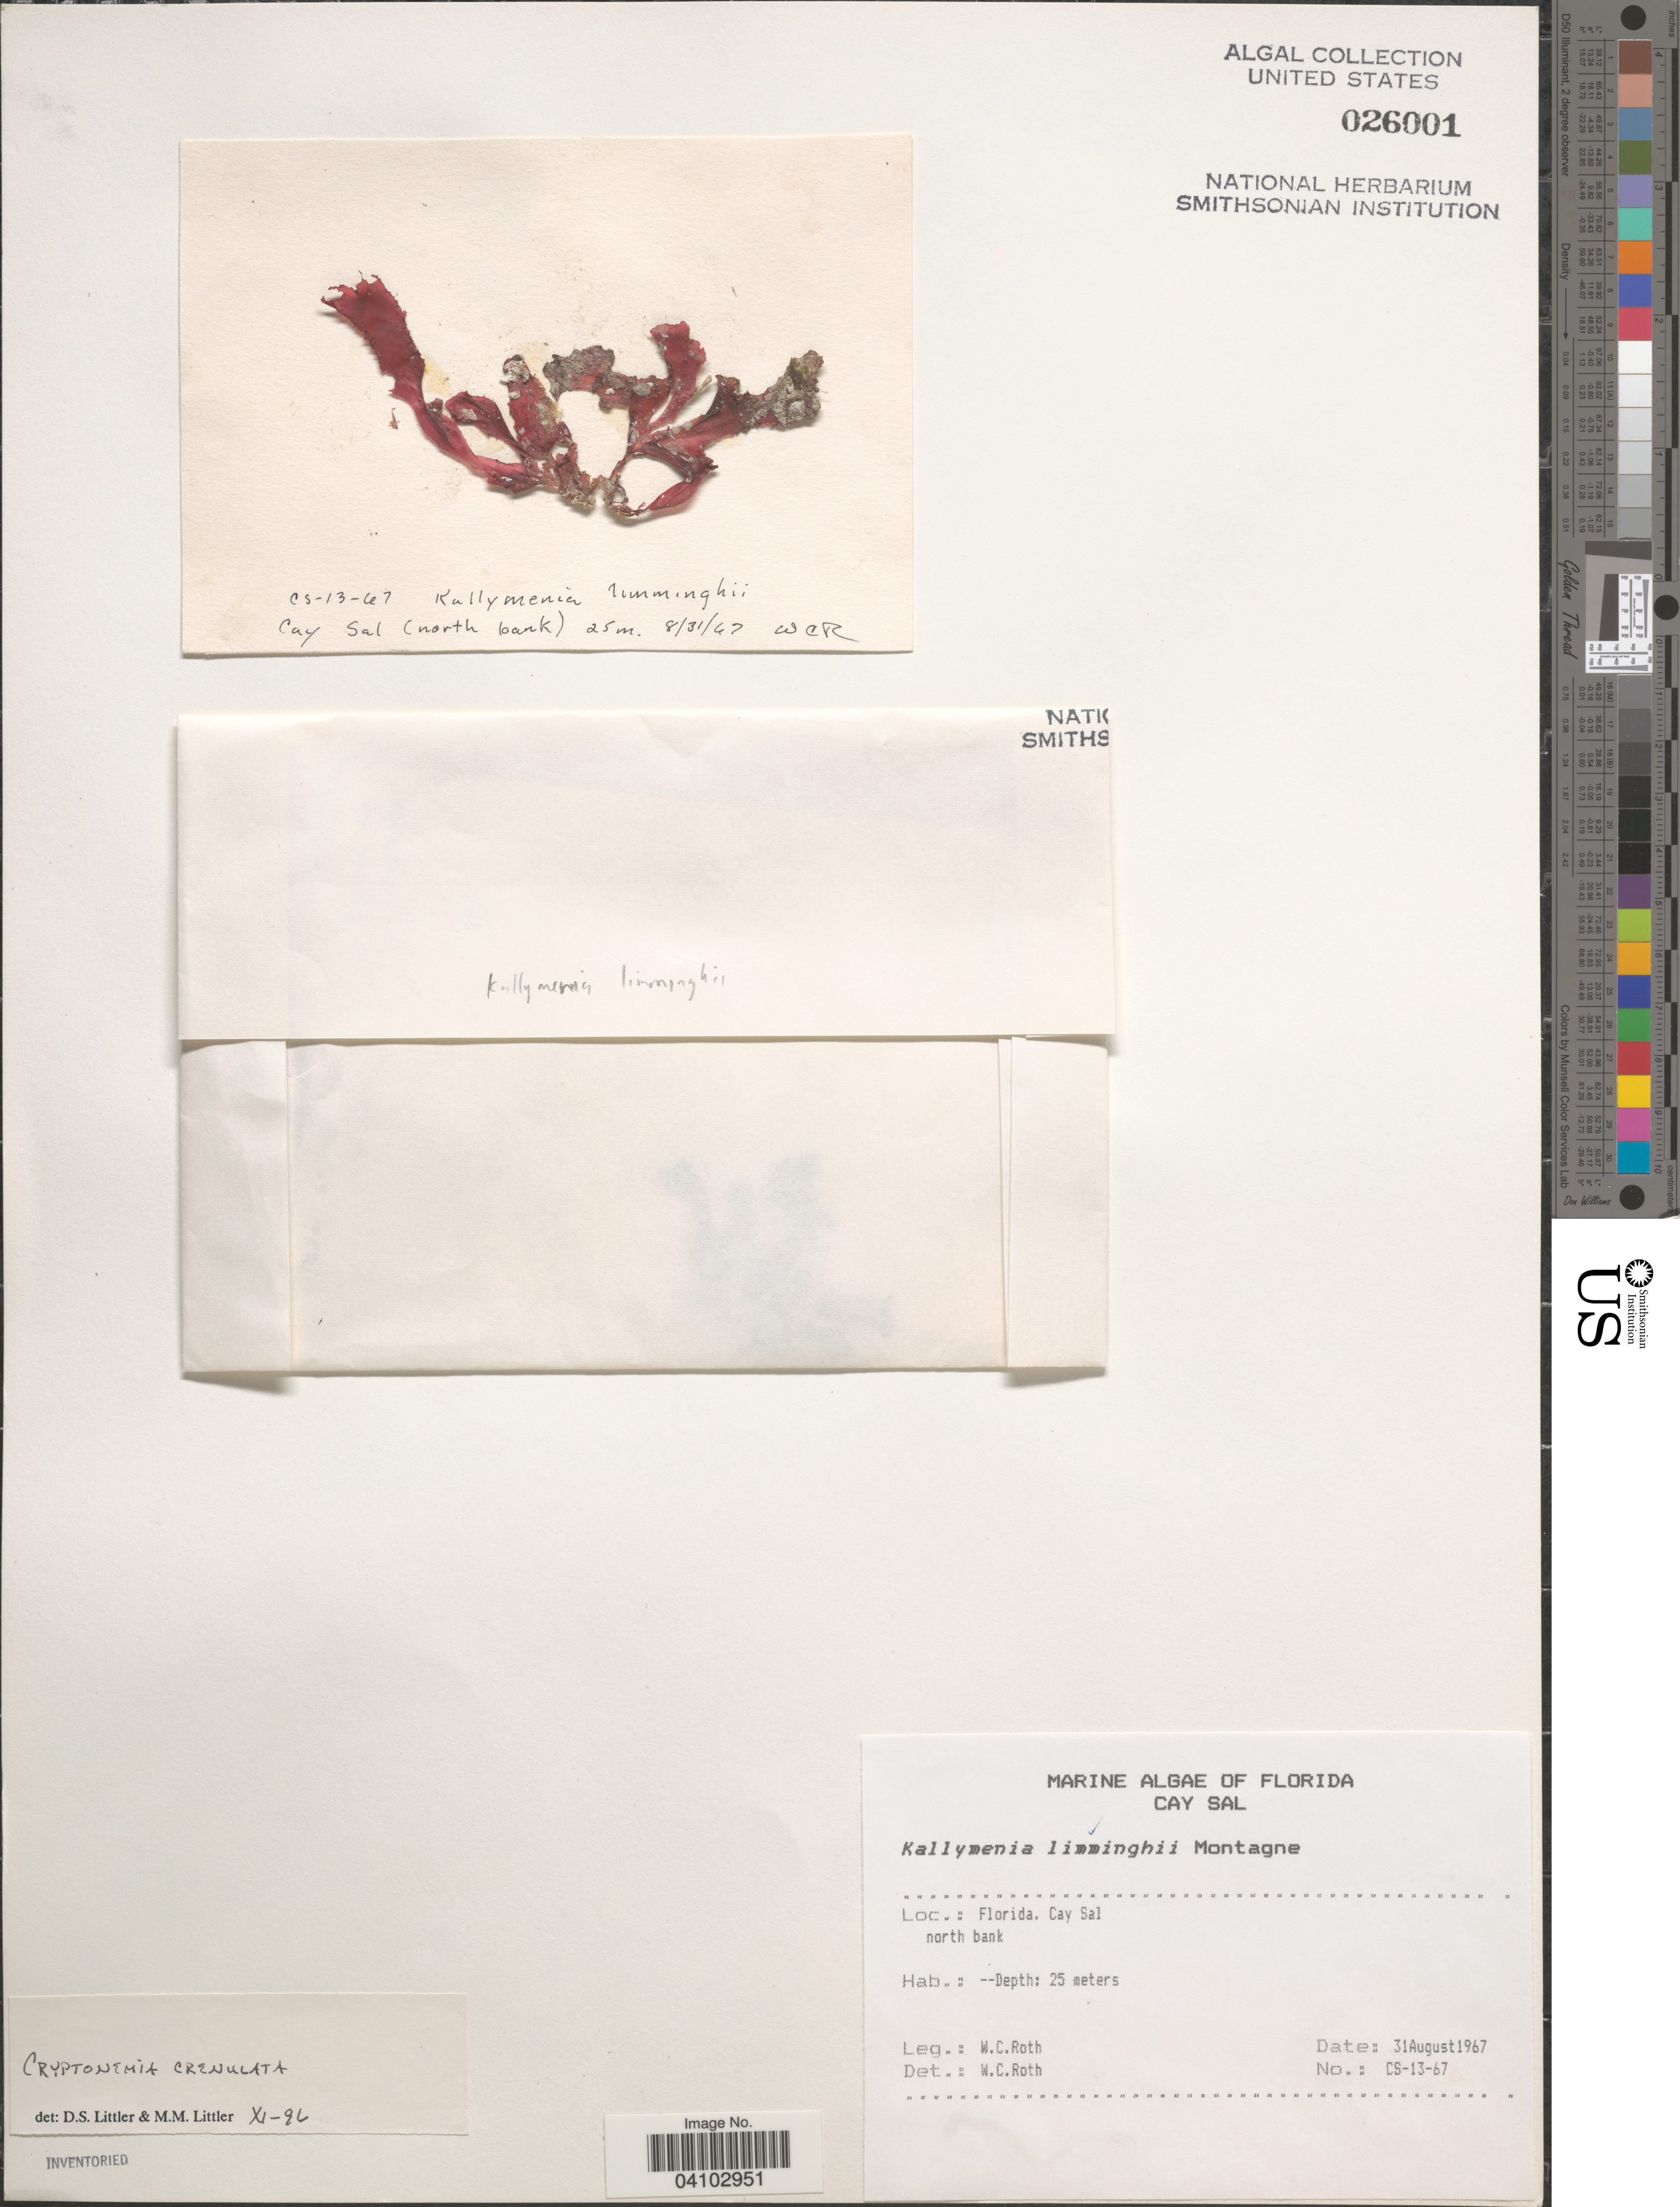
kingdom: Plantae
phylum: Rhodophyta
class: Florideophyceae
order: Halymeniales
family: Halymeniaceae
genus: Cryptonemia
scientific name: Cryptonemia crenulata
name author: (J. Agardh) J. Agardh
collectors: W. C. Roth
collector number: CS-13-67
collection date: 1967-08-31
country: United States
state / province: Florida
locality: Cay Sal north bank.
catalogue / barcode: US 26001